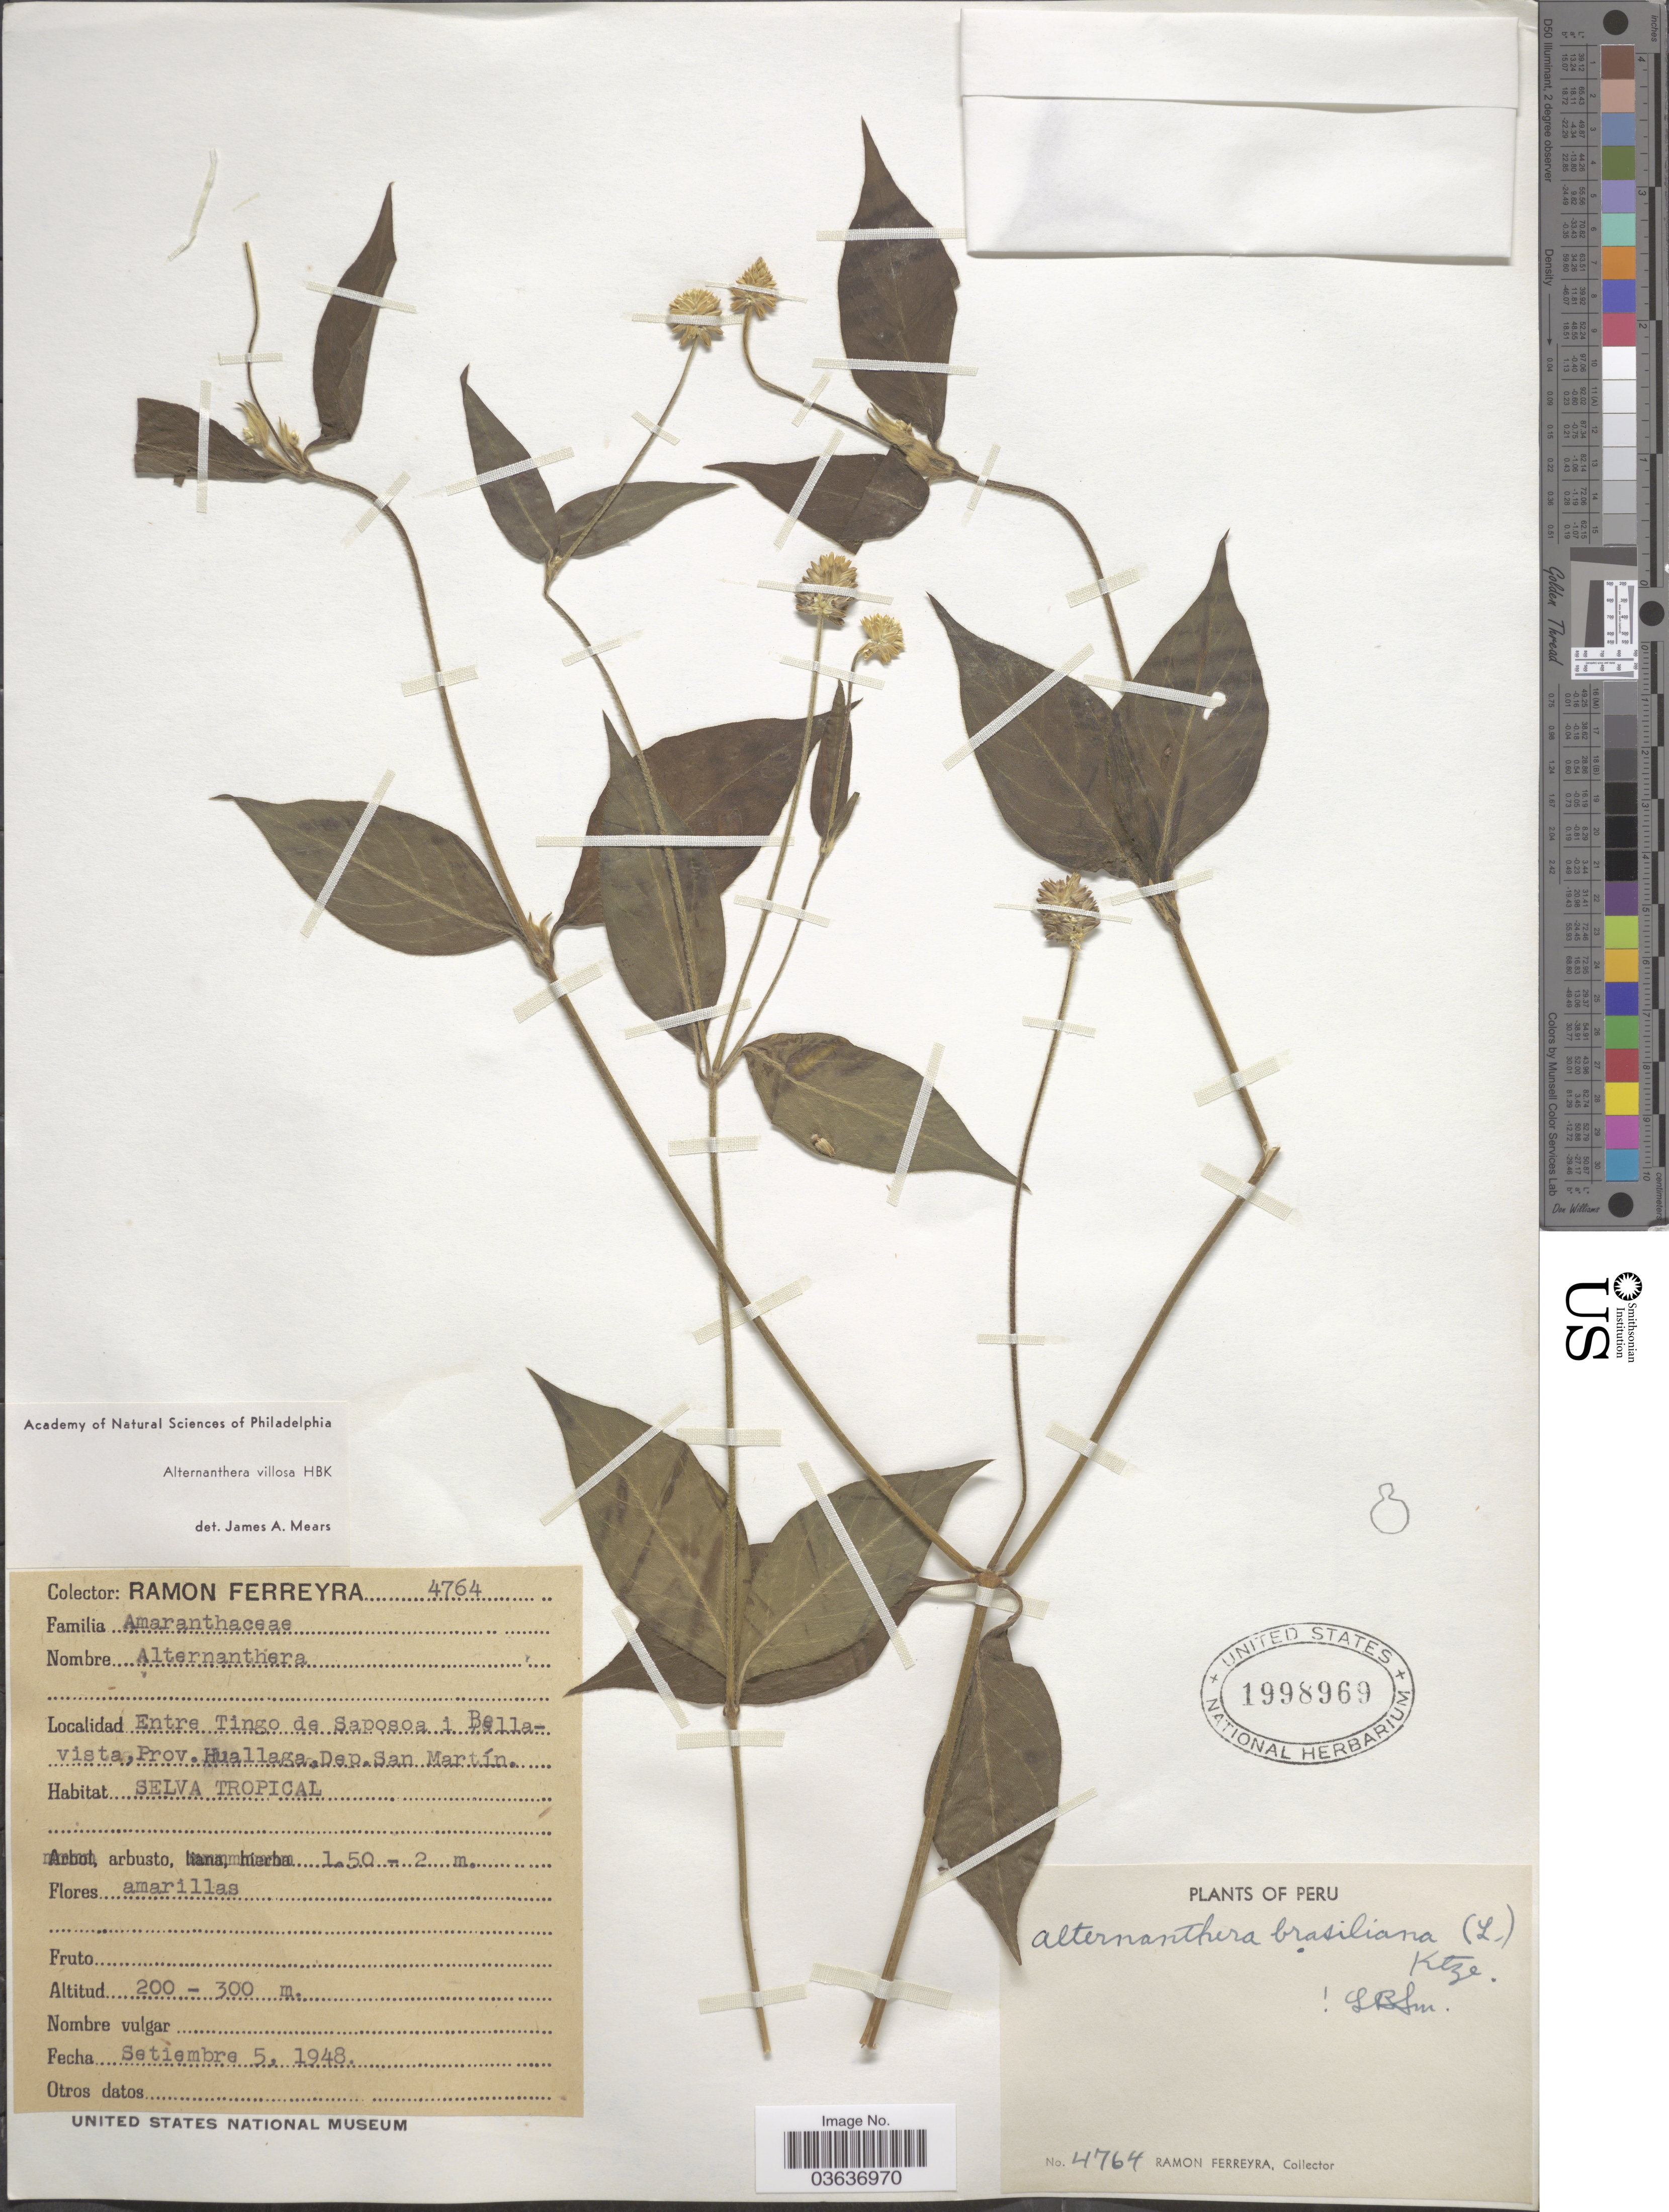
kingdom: Plantae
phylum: Tracheophyta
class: Magnoliopsida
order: Caryophyllales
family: Amaranthaceae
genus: Alternanthera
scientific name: Alternanthera villosa var. villosa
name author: Kunth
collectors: R. A. Ferreyra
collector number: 4764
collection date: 1948-09-05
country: Peru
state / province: San Martín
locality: Entre Tingo de Saposoa i Bellavista, Prov. Huallaga. Dep. San Martín. Selva Tropical.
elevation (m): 200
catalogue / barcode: US 1998969